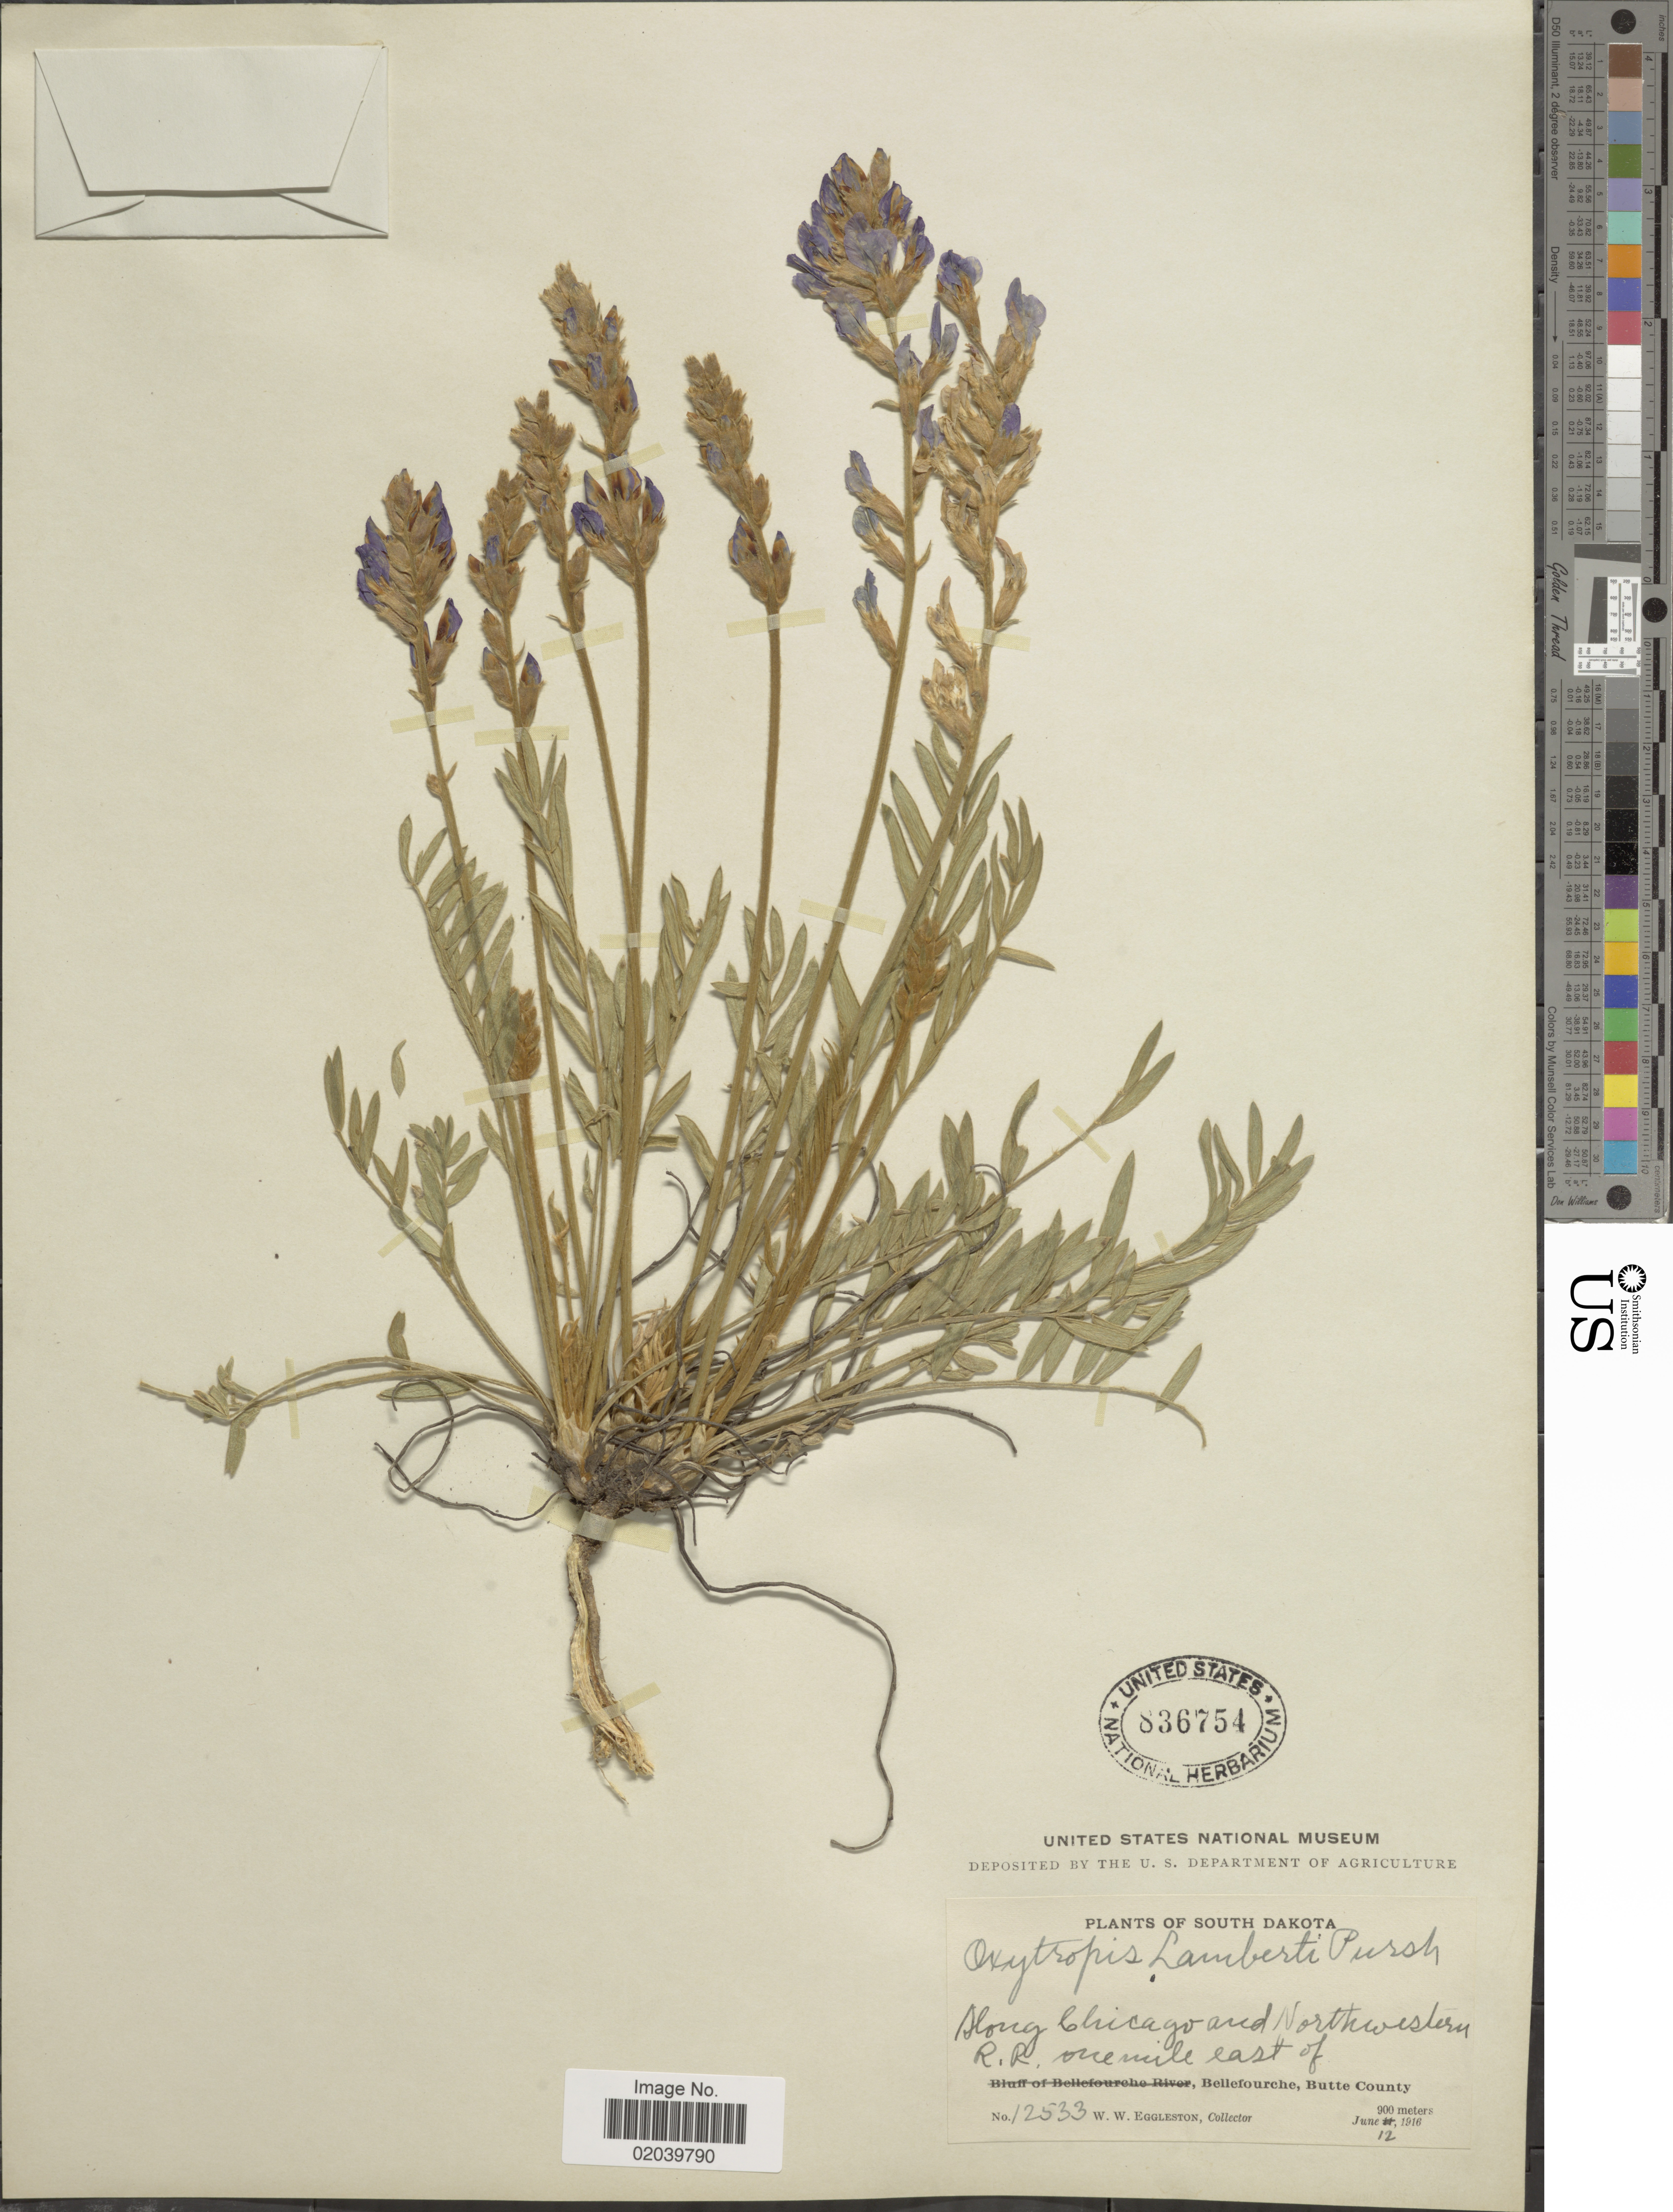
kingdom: Plantae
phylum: Tracheophyta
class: Magnoliopsida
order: Fabales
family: Fabaceae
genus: Oxytropis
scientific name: Oxytropis lambertii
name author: Pursh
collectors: W. W. Eggleston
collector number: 12533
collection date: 1916-06-12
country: United States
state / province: South Dakota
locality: Along Chicago and Northwestern R.R. one mile east of Bellefourche, Butte County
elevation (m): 900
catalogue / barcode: US 836754